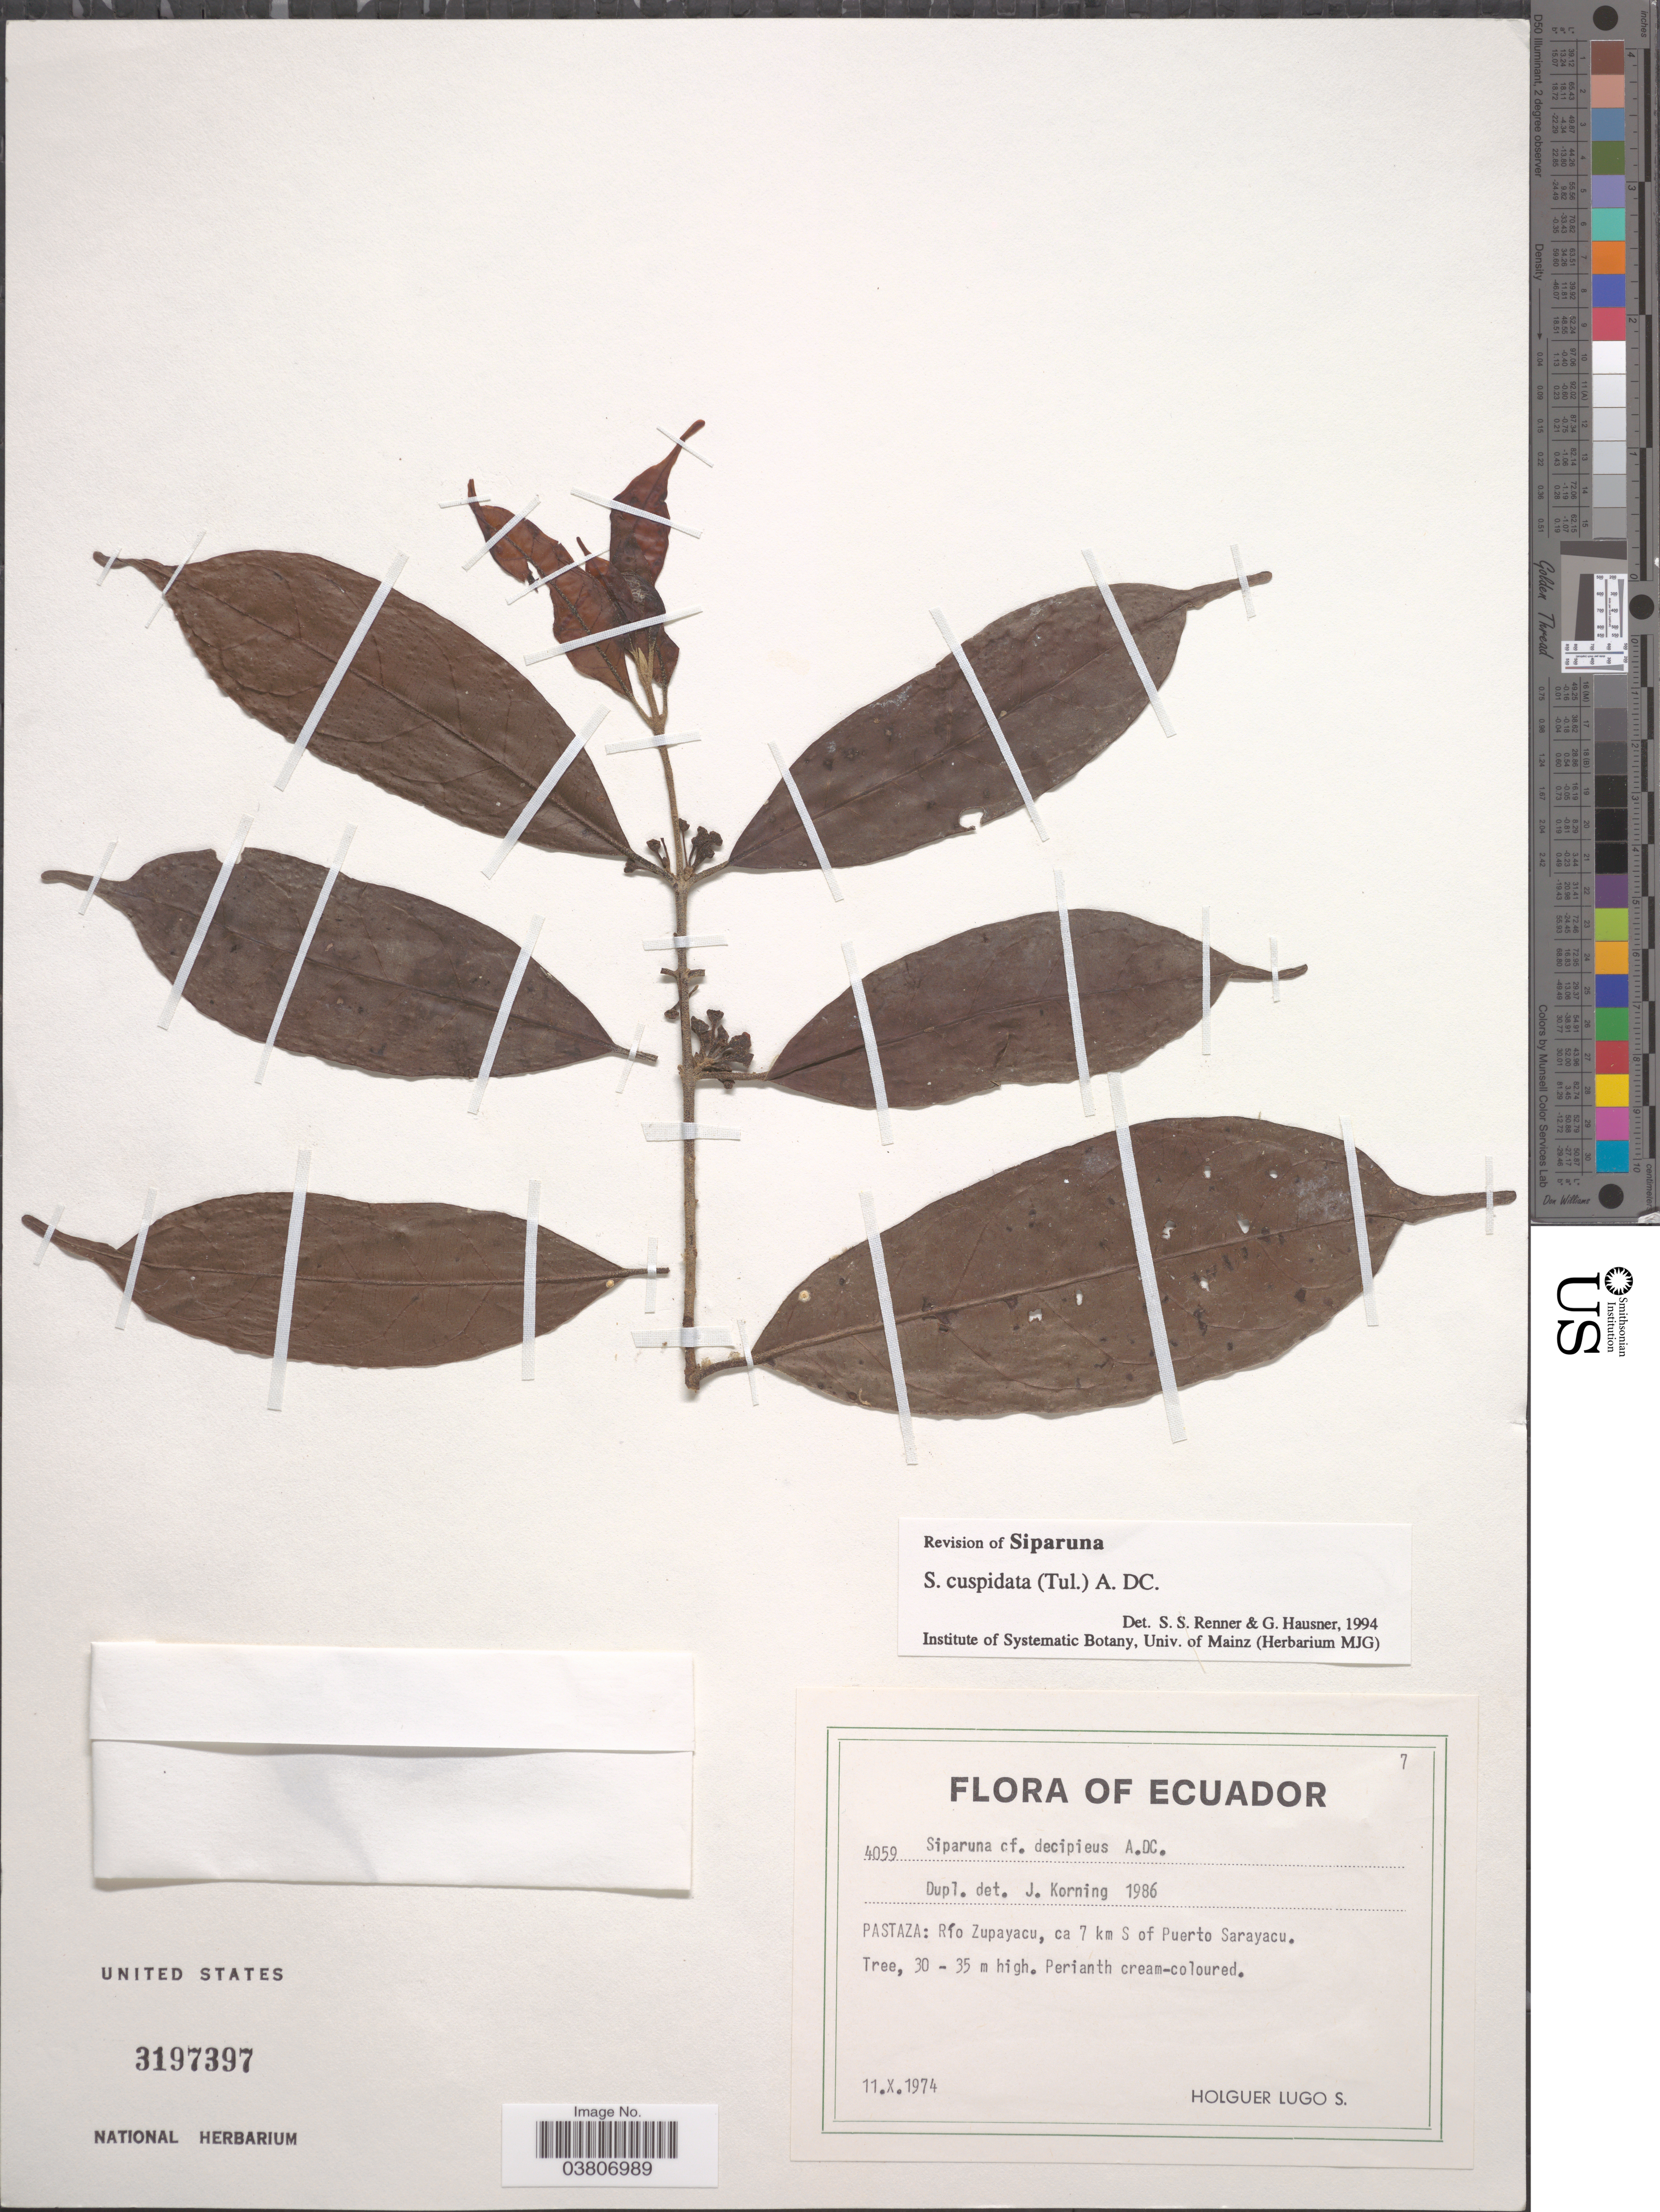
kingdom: Plantae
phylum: Tracheophyta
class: Magnoliopsida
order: Laurales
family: Siparunaceae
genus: Siparuna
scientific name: Siparuna cuspidata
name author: (Tul.) A. DC.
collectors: H. Lugo S.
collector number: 4059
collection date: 1974-10-11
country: Ecuador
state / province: Pastaza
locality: Río Zupayacu, ca 7 km S of Puerto Sarayacu.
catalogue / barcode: US 3197397